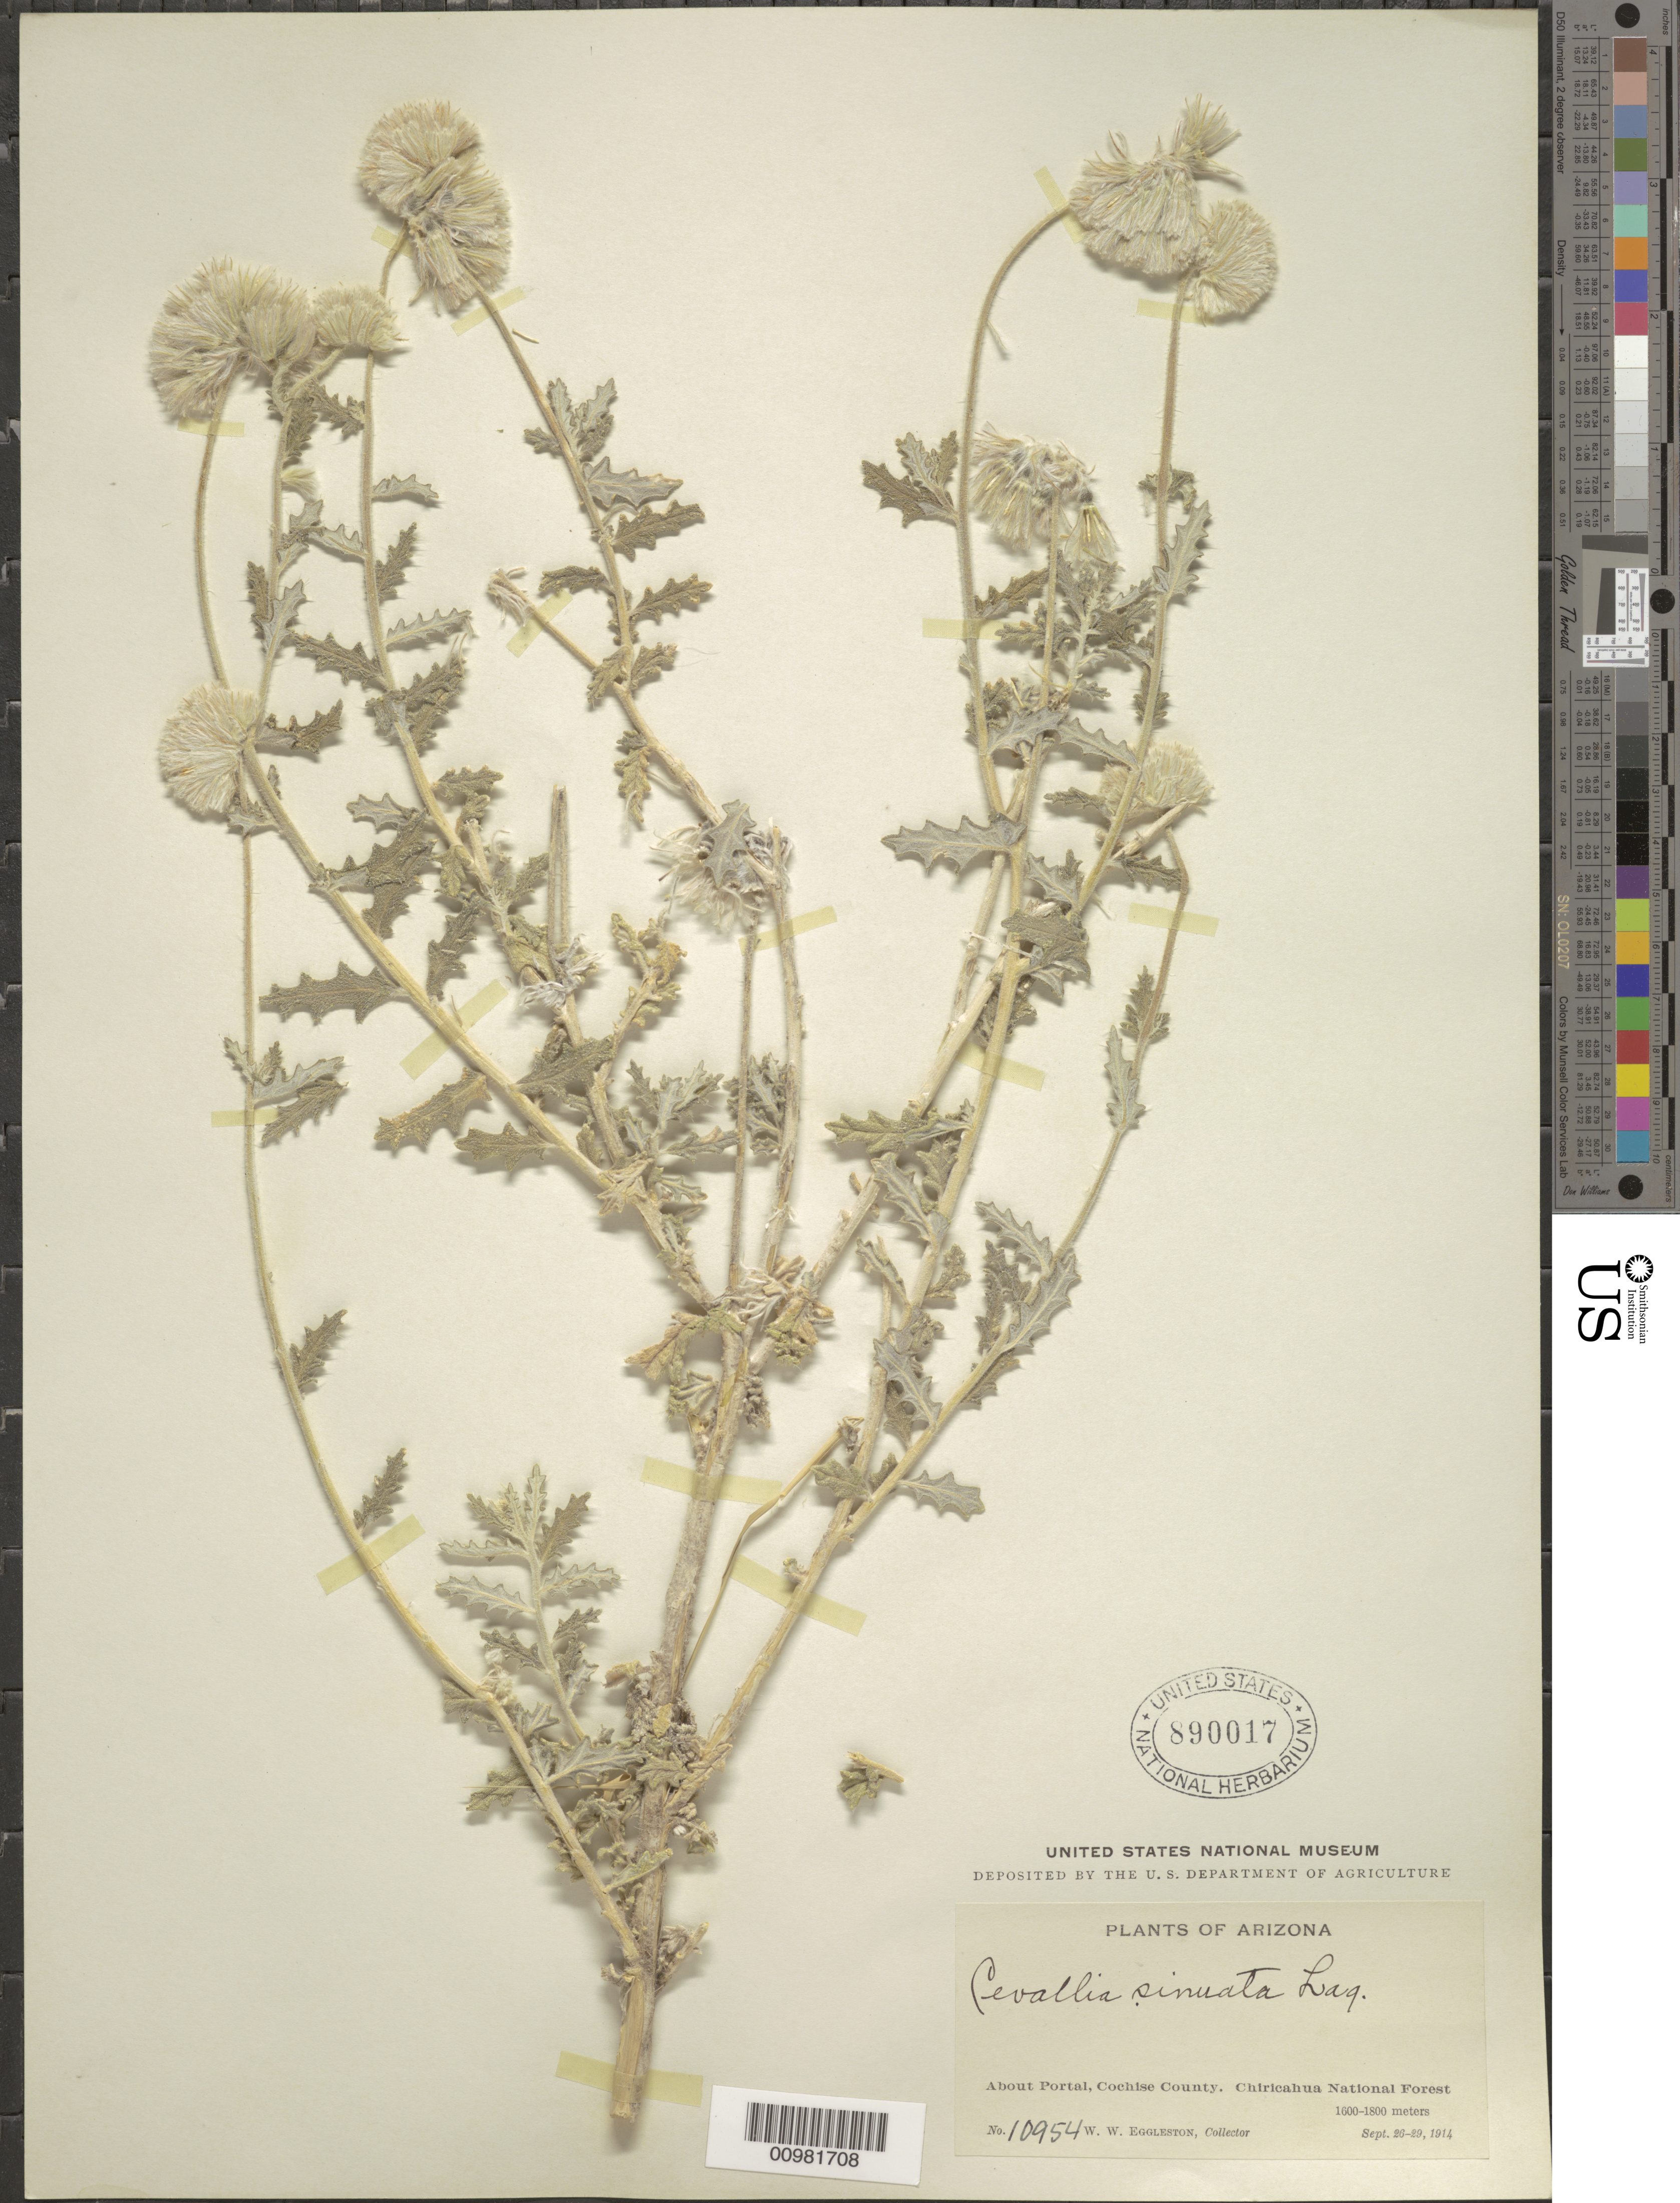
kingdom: Plantae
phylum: Tracheophyta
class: Magnoliopsida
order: Cornales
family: Loasaceae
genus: Cevallia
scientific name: Cevallia sinuata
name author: Lag.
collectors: W. W. Eggleston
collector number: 10954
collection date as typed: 26 Sep 1914 to 29 Sep 1914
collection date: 1914-09-26/1914-09-29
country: United States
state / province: Arizona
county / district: Cochise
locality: Chiricahua National Forest; About Portal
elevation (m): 1600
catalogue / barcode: US 890017